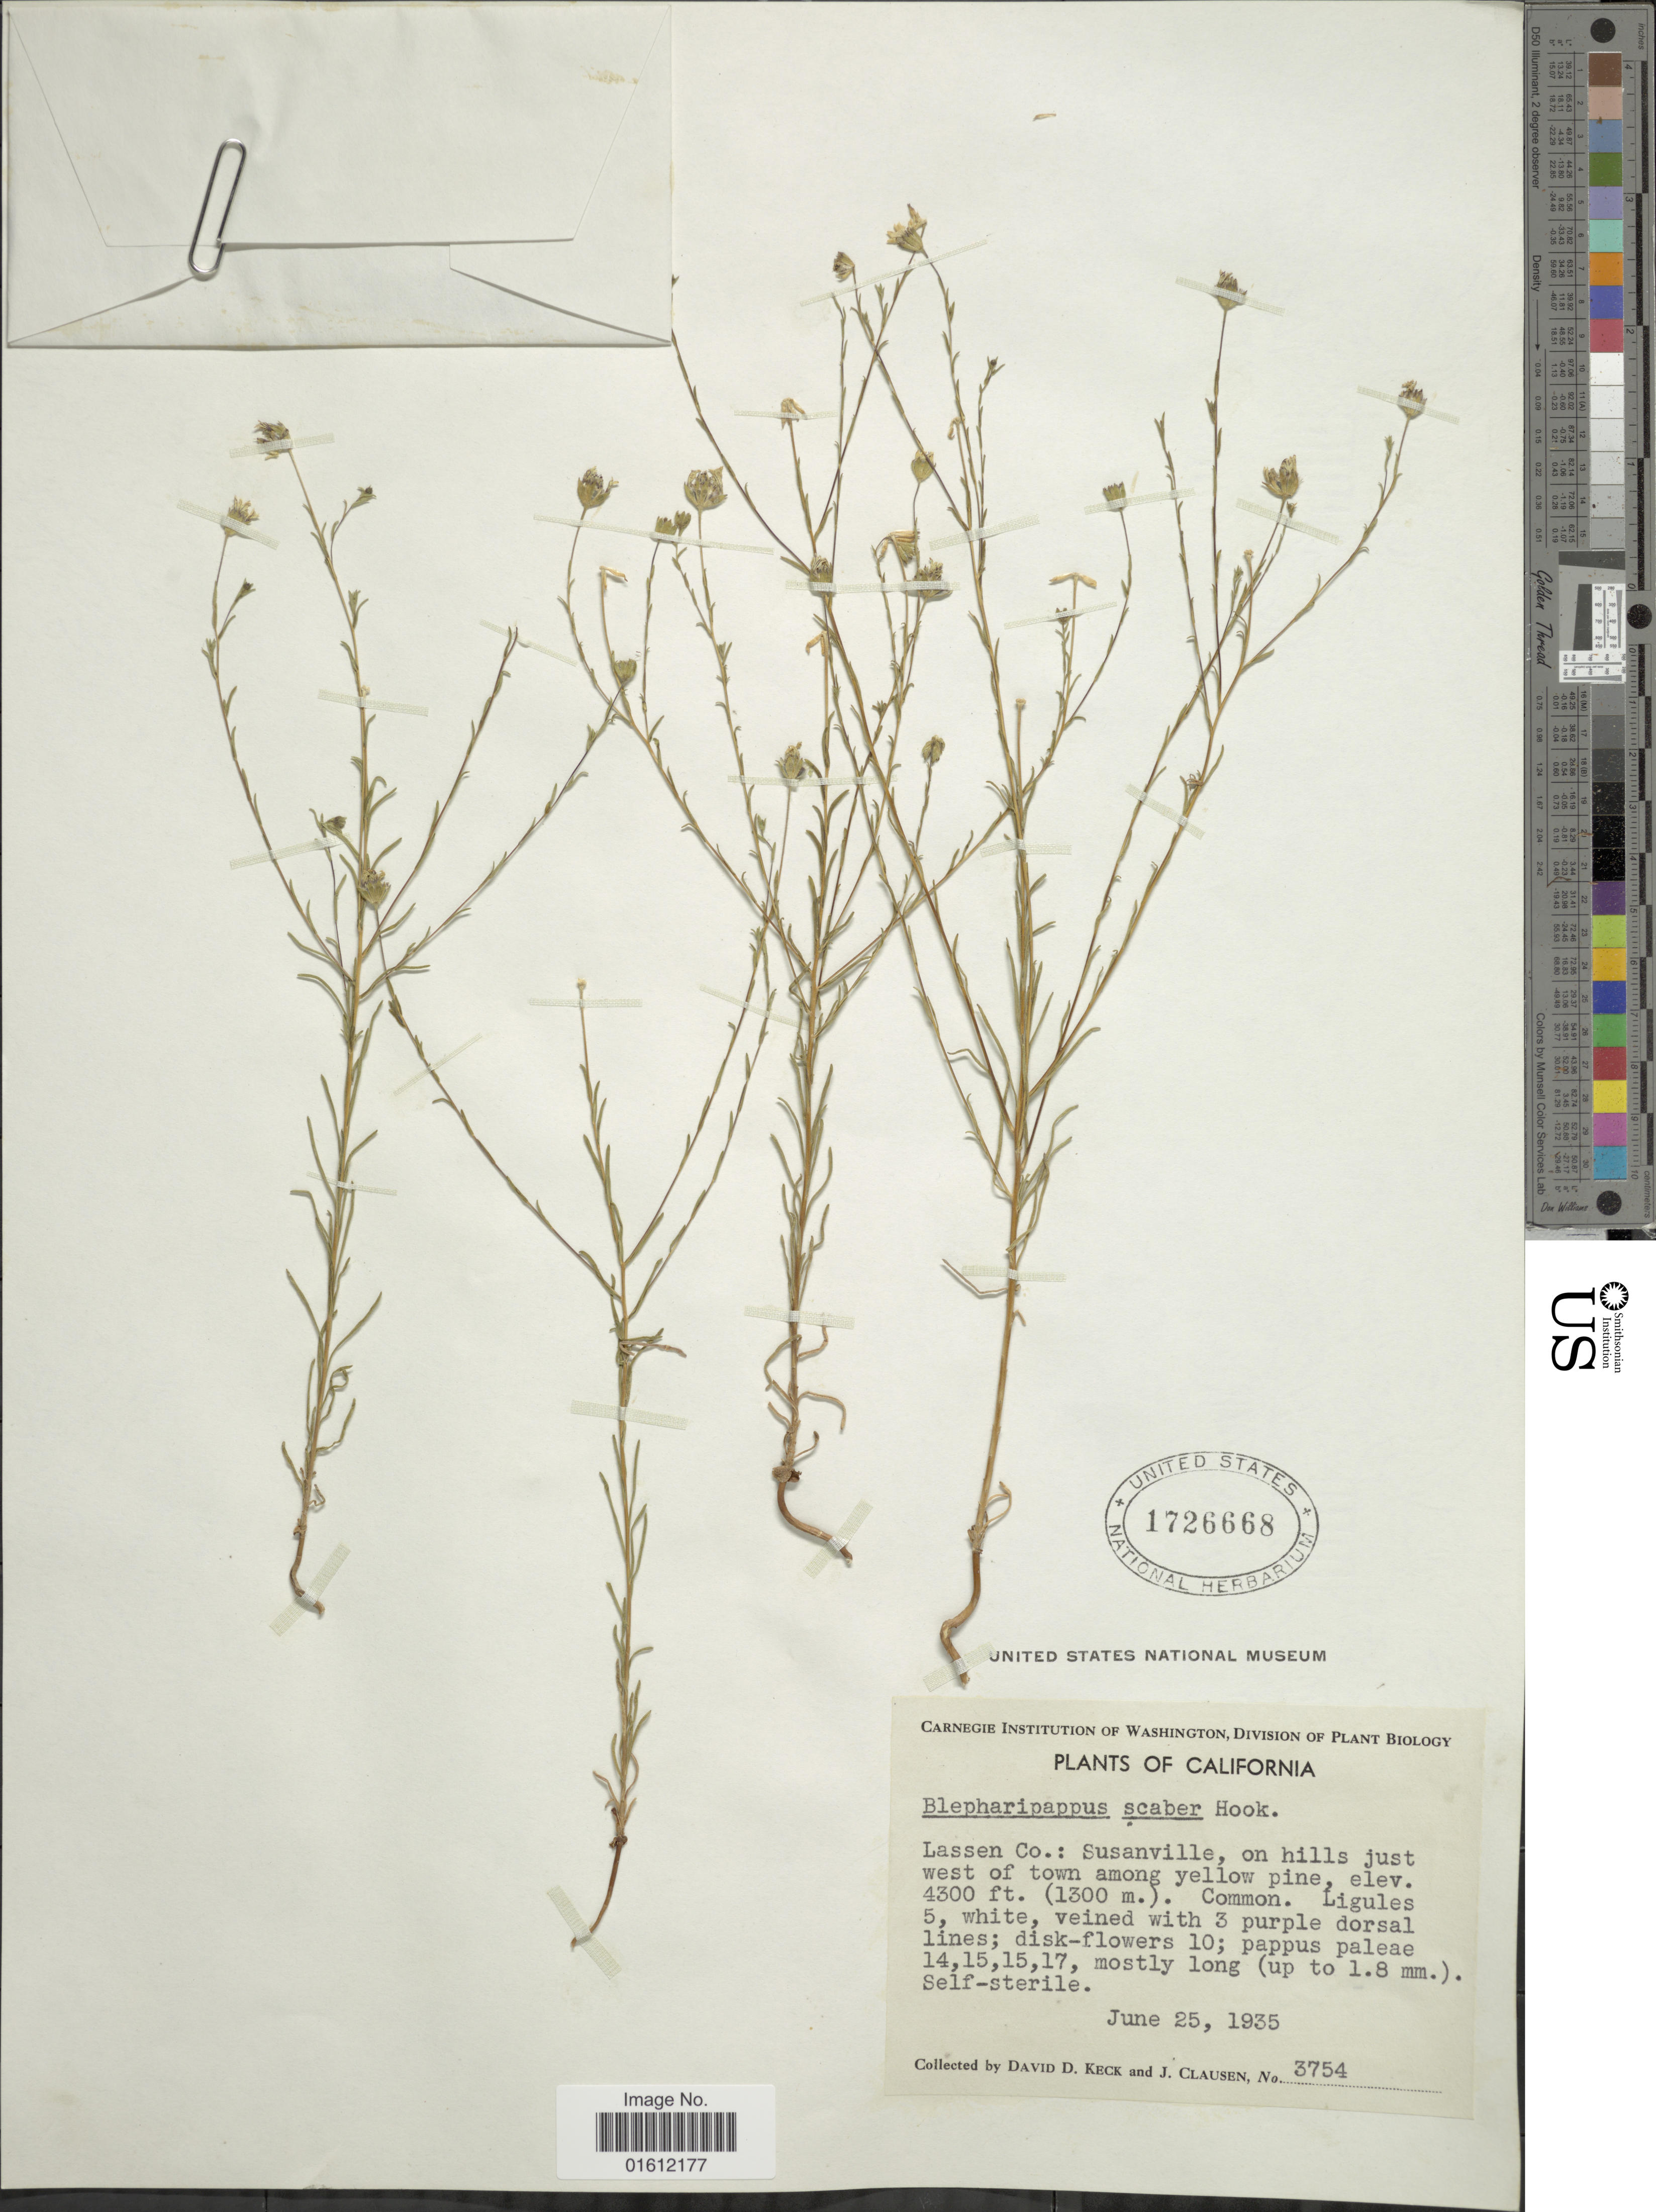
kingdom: Plantae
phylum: Tracheophyta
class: Magnoliopsida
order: Asterales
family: Asteraceae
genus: Blepharipappus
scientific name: Blepharipappus scaber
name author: Hook.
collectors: D. D. Keck & J. Clausen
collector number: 3754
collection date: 1935-06-25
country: United States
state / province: California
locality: Laasen Co: Susanville, on hills just west of town among yellow pine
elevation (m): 1311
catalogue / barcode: US 1726668